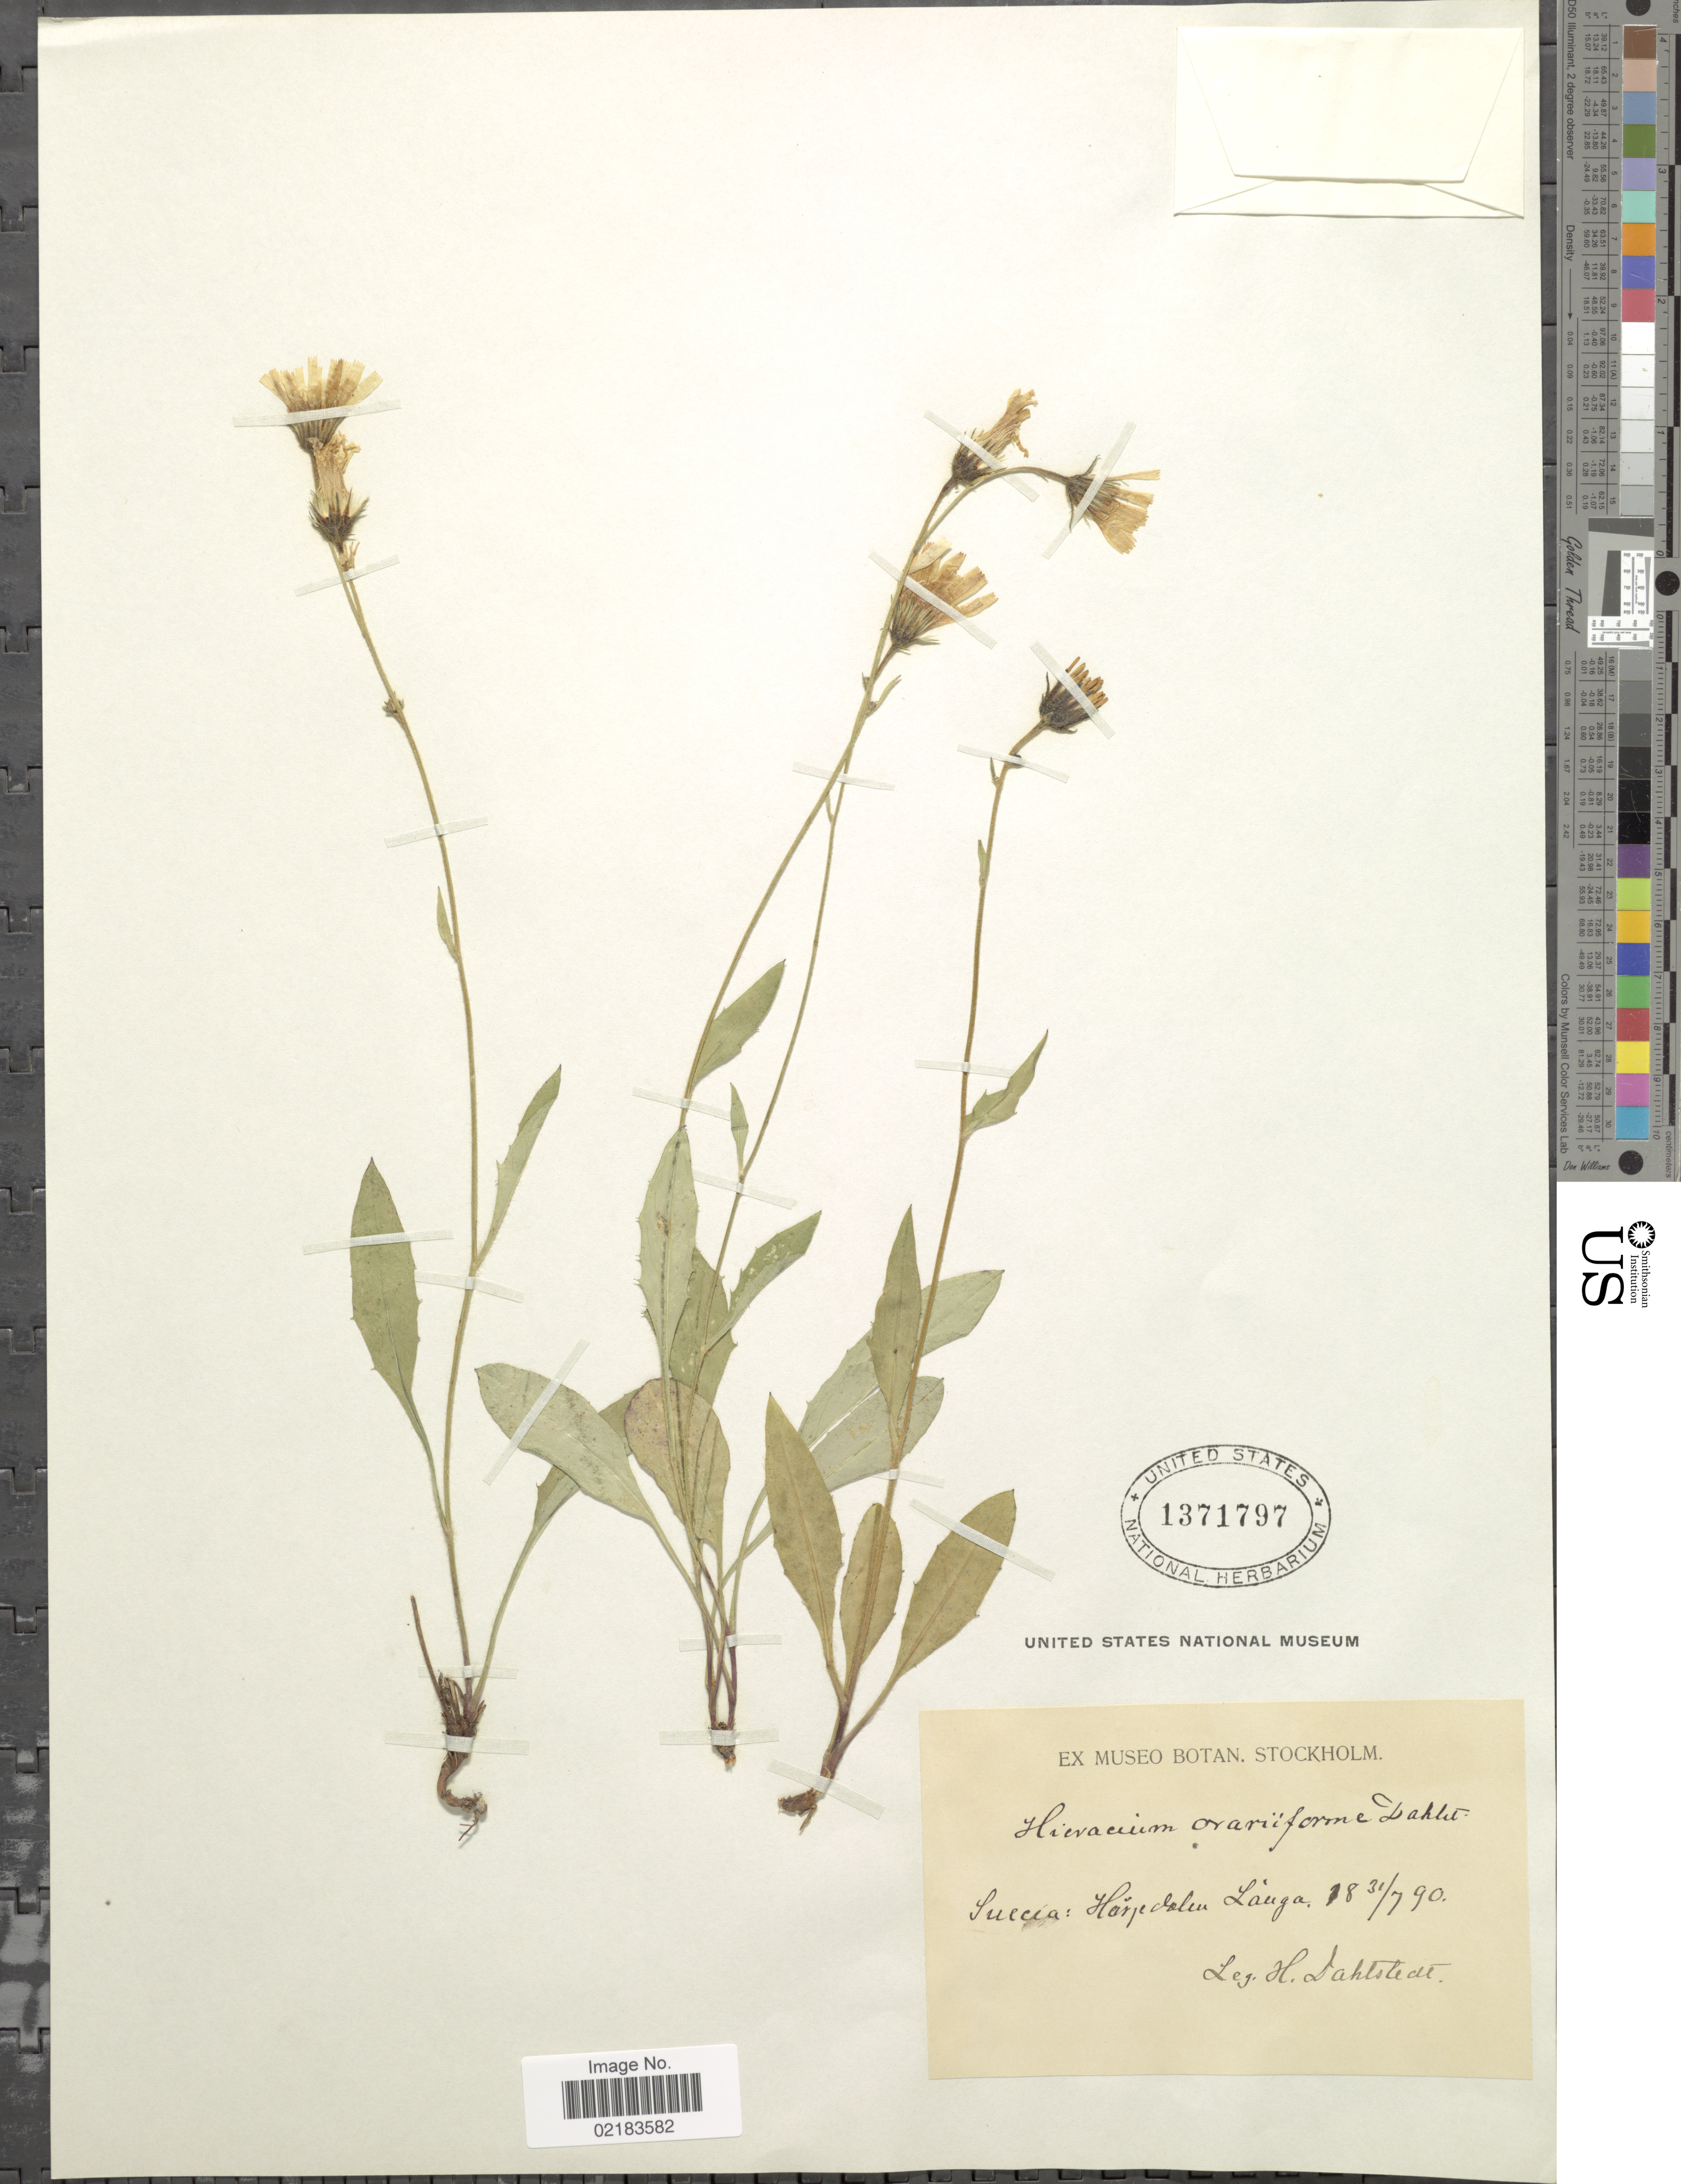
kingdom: Plantae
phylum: Tracheophyta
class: Magnoliopsida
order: Asterales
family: Asteraceae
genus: Hieracium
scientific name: Hieracium orariiforme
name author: Dahlst. ex Johanss.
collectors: H. G. Dahlstedt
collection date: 1890-07-31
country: Sweden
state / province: Jämtland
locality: Härjedalen, Långå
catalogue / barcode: US 1371797